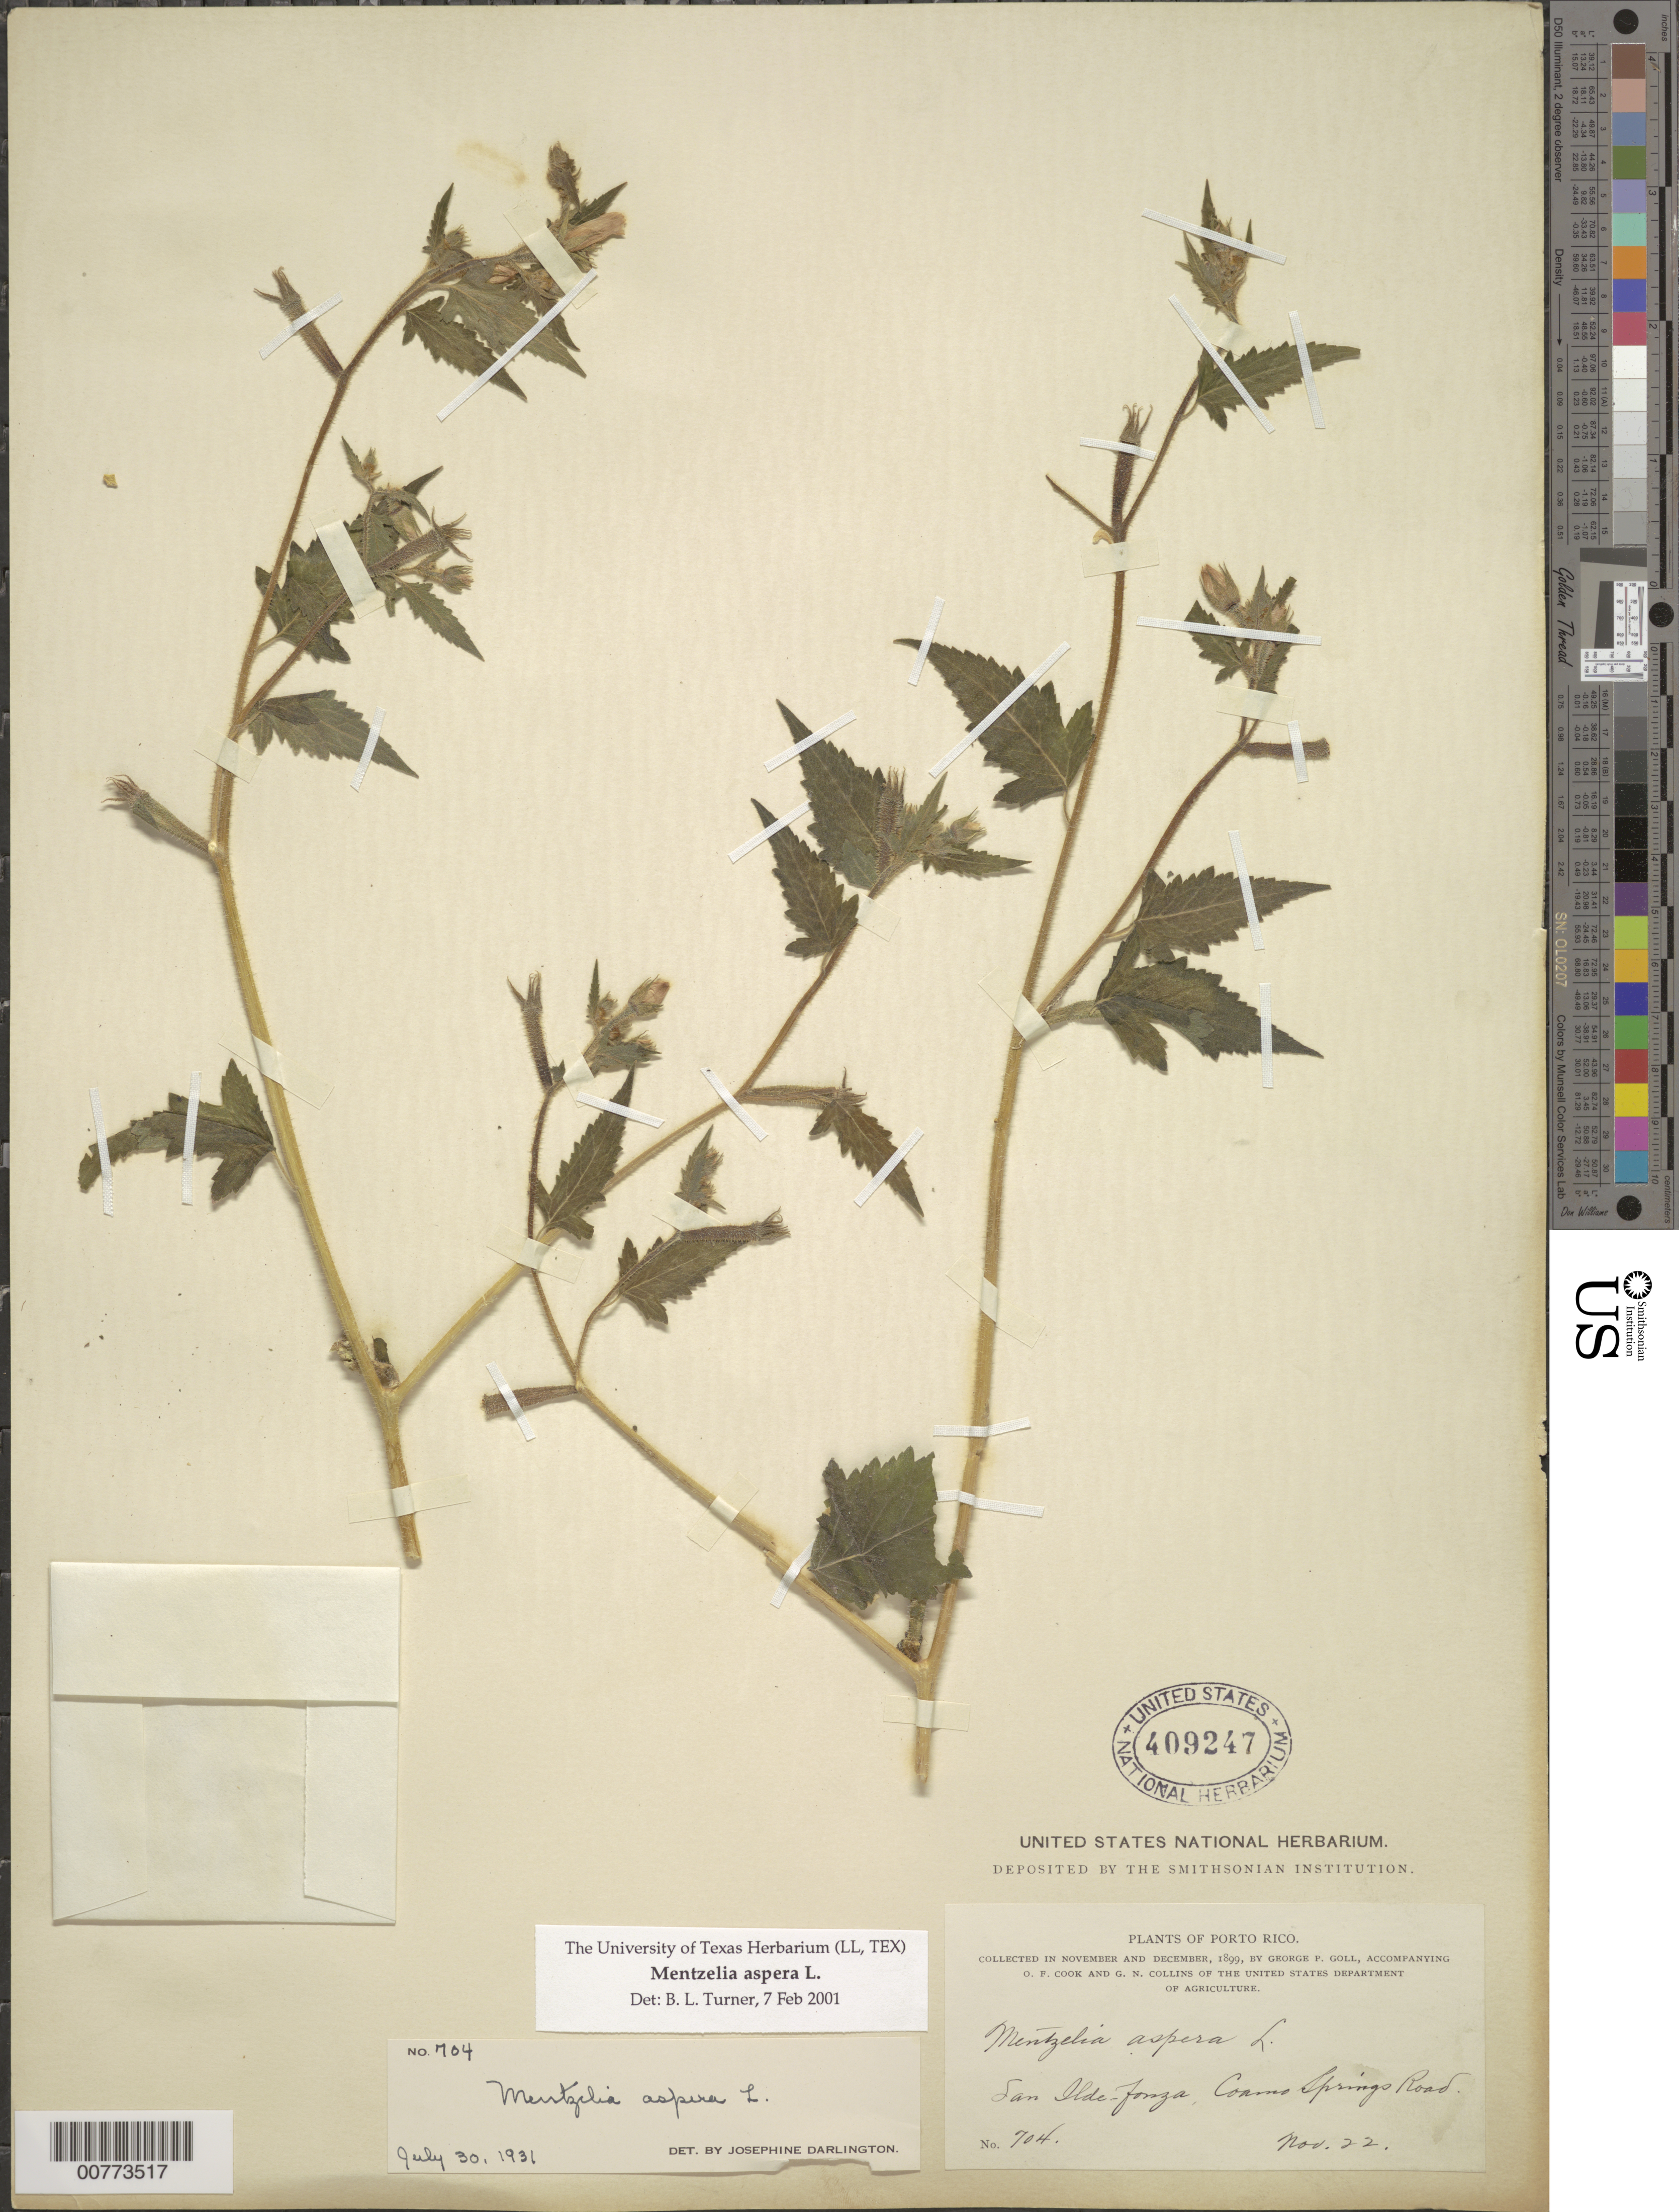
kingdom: Plantae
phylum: Tracheophyta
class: Magnoliopsida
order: Cornales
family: Loasaceae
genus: Mentzelia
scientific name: Mentzelia aspera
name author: L.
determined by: Turner, B. L.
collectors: G. Goll, O. F. Cook & G. N. Collins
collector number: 704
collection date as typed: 22 Nov 1899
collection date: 1899-11-22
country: Puerto Rico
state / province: Coamo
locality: Coamo, San Ilde-Fonza.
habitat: Springs road.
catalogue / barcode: US 409247